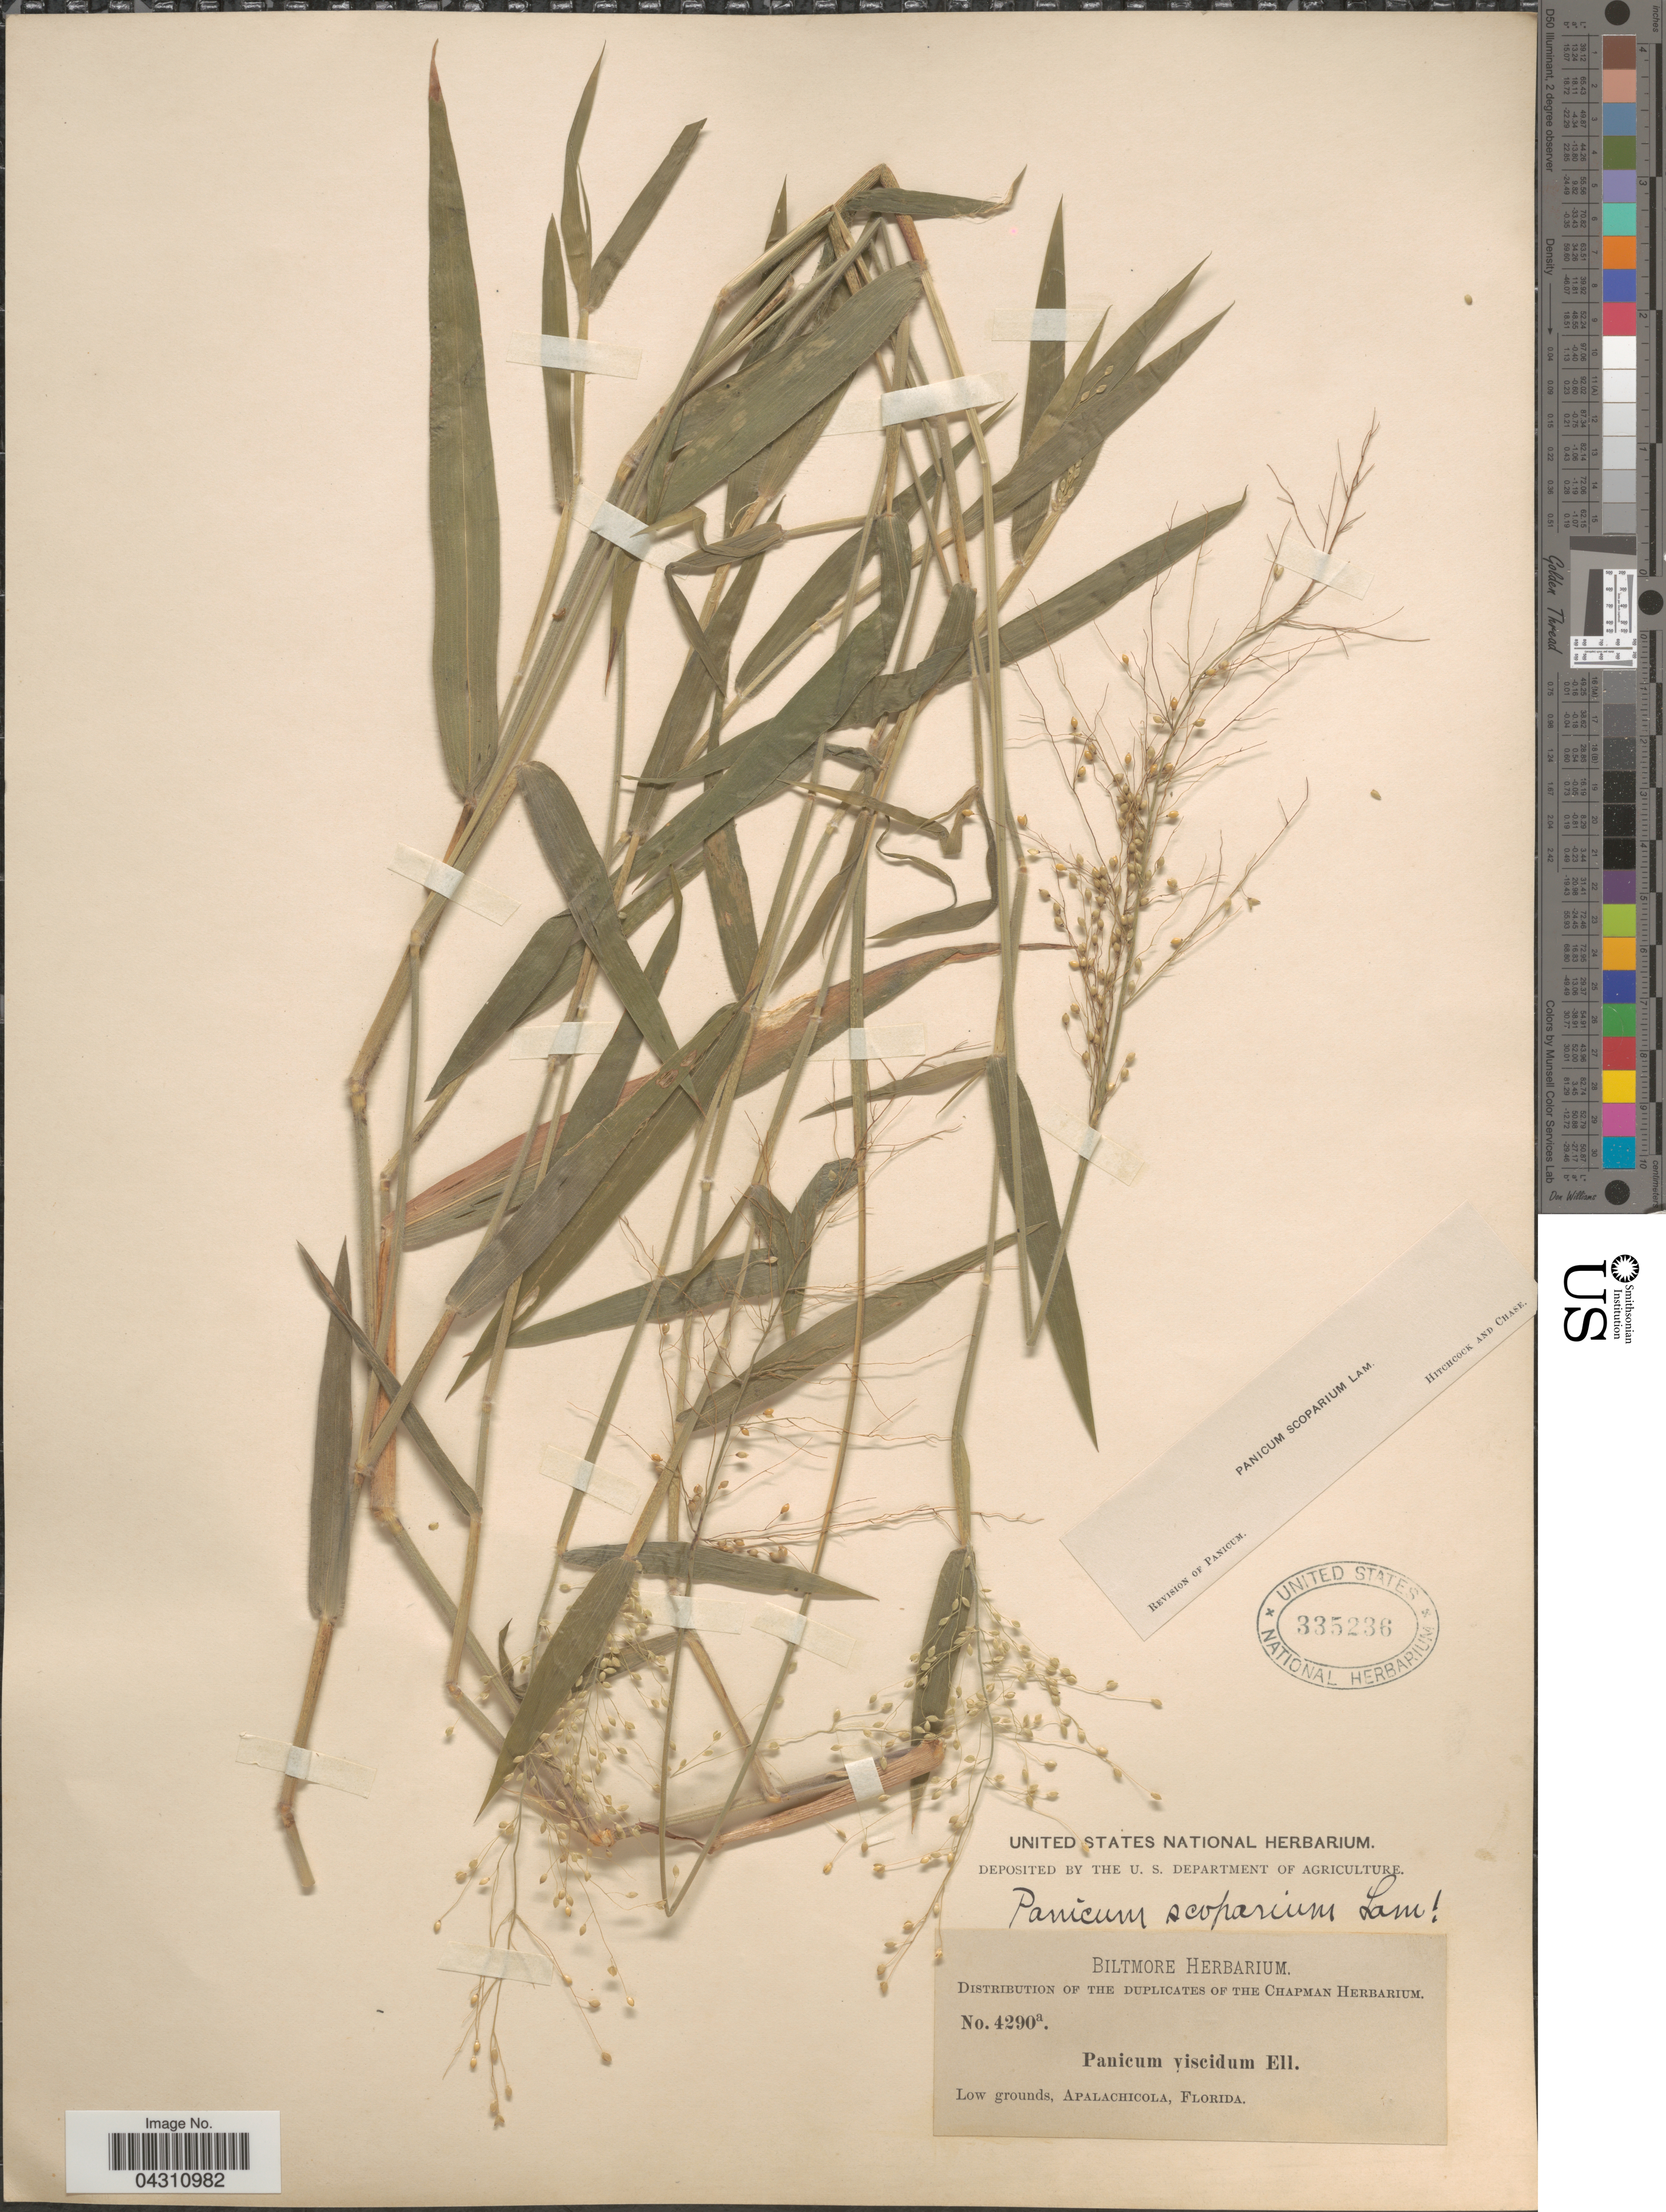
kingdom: Plantae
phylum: Tracheophyta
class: Liliopsida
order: Poales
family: Poaceae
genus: Dichanthelium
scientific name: Dichanthelium scoparium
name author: (Lam.) Gould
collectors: ex herb. Biltmore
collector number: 4290a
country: United States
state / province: Florida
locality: Apalachicola.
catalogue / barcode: US 335236